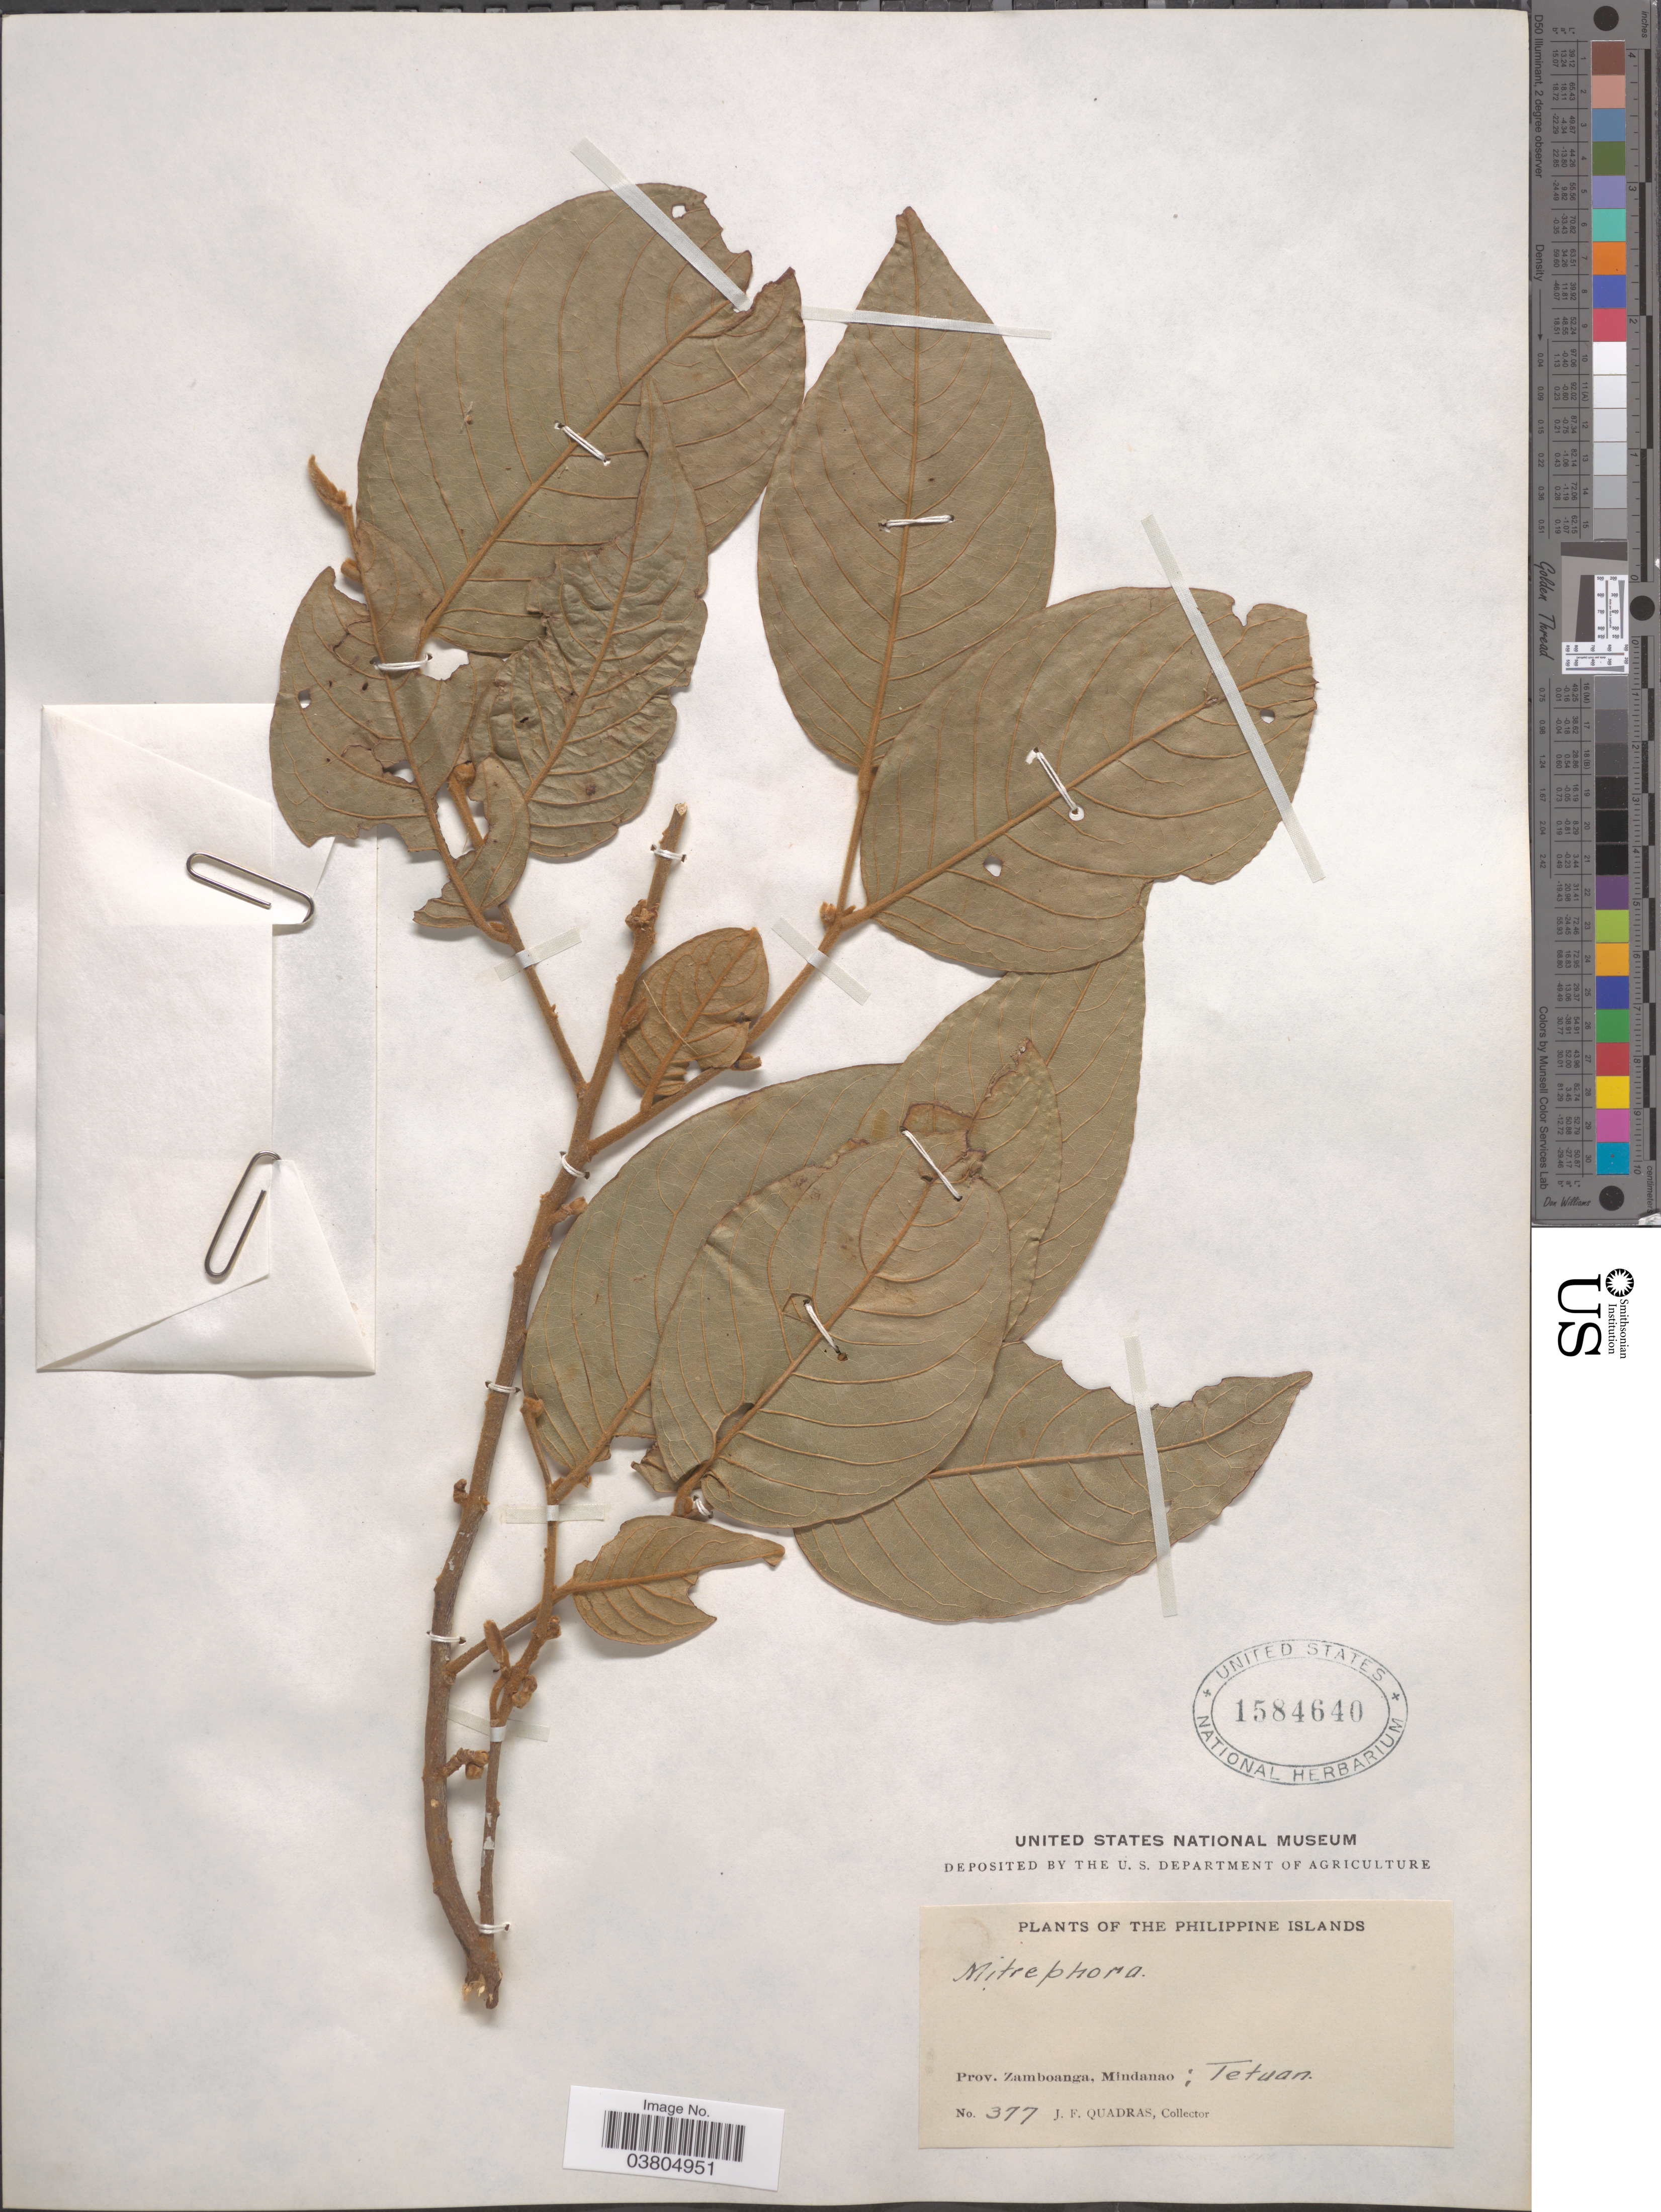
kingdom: Plantae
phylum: Tracheophyta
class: Magnoliopsida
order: Magnoliales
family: Annonaceae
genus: Mitrephora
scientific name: Mitrephora sp.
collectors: J. Quadras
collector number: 377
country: Philippines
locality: Philippine Islands. Prov. Zamboanga, Mindanao: Tetuan.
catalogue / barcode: US 1584640